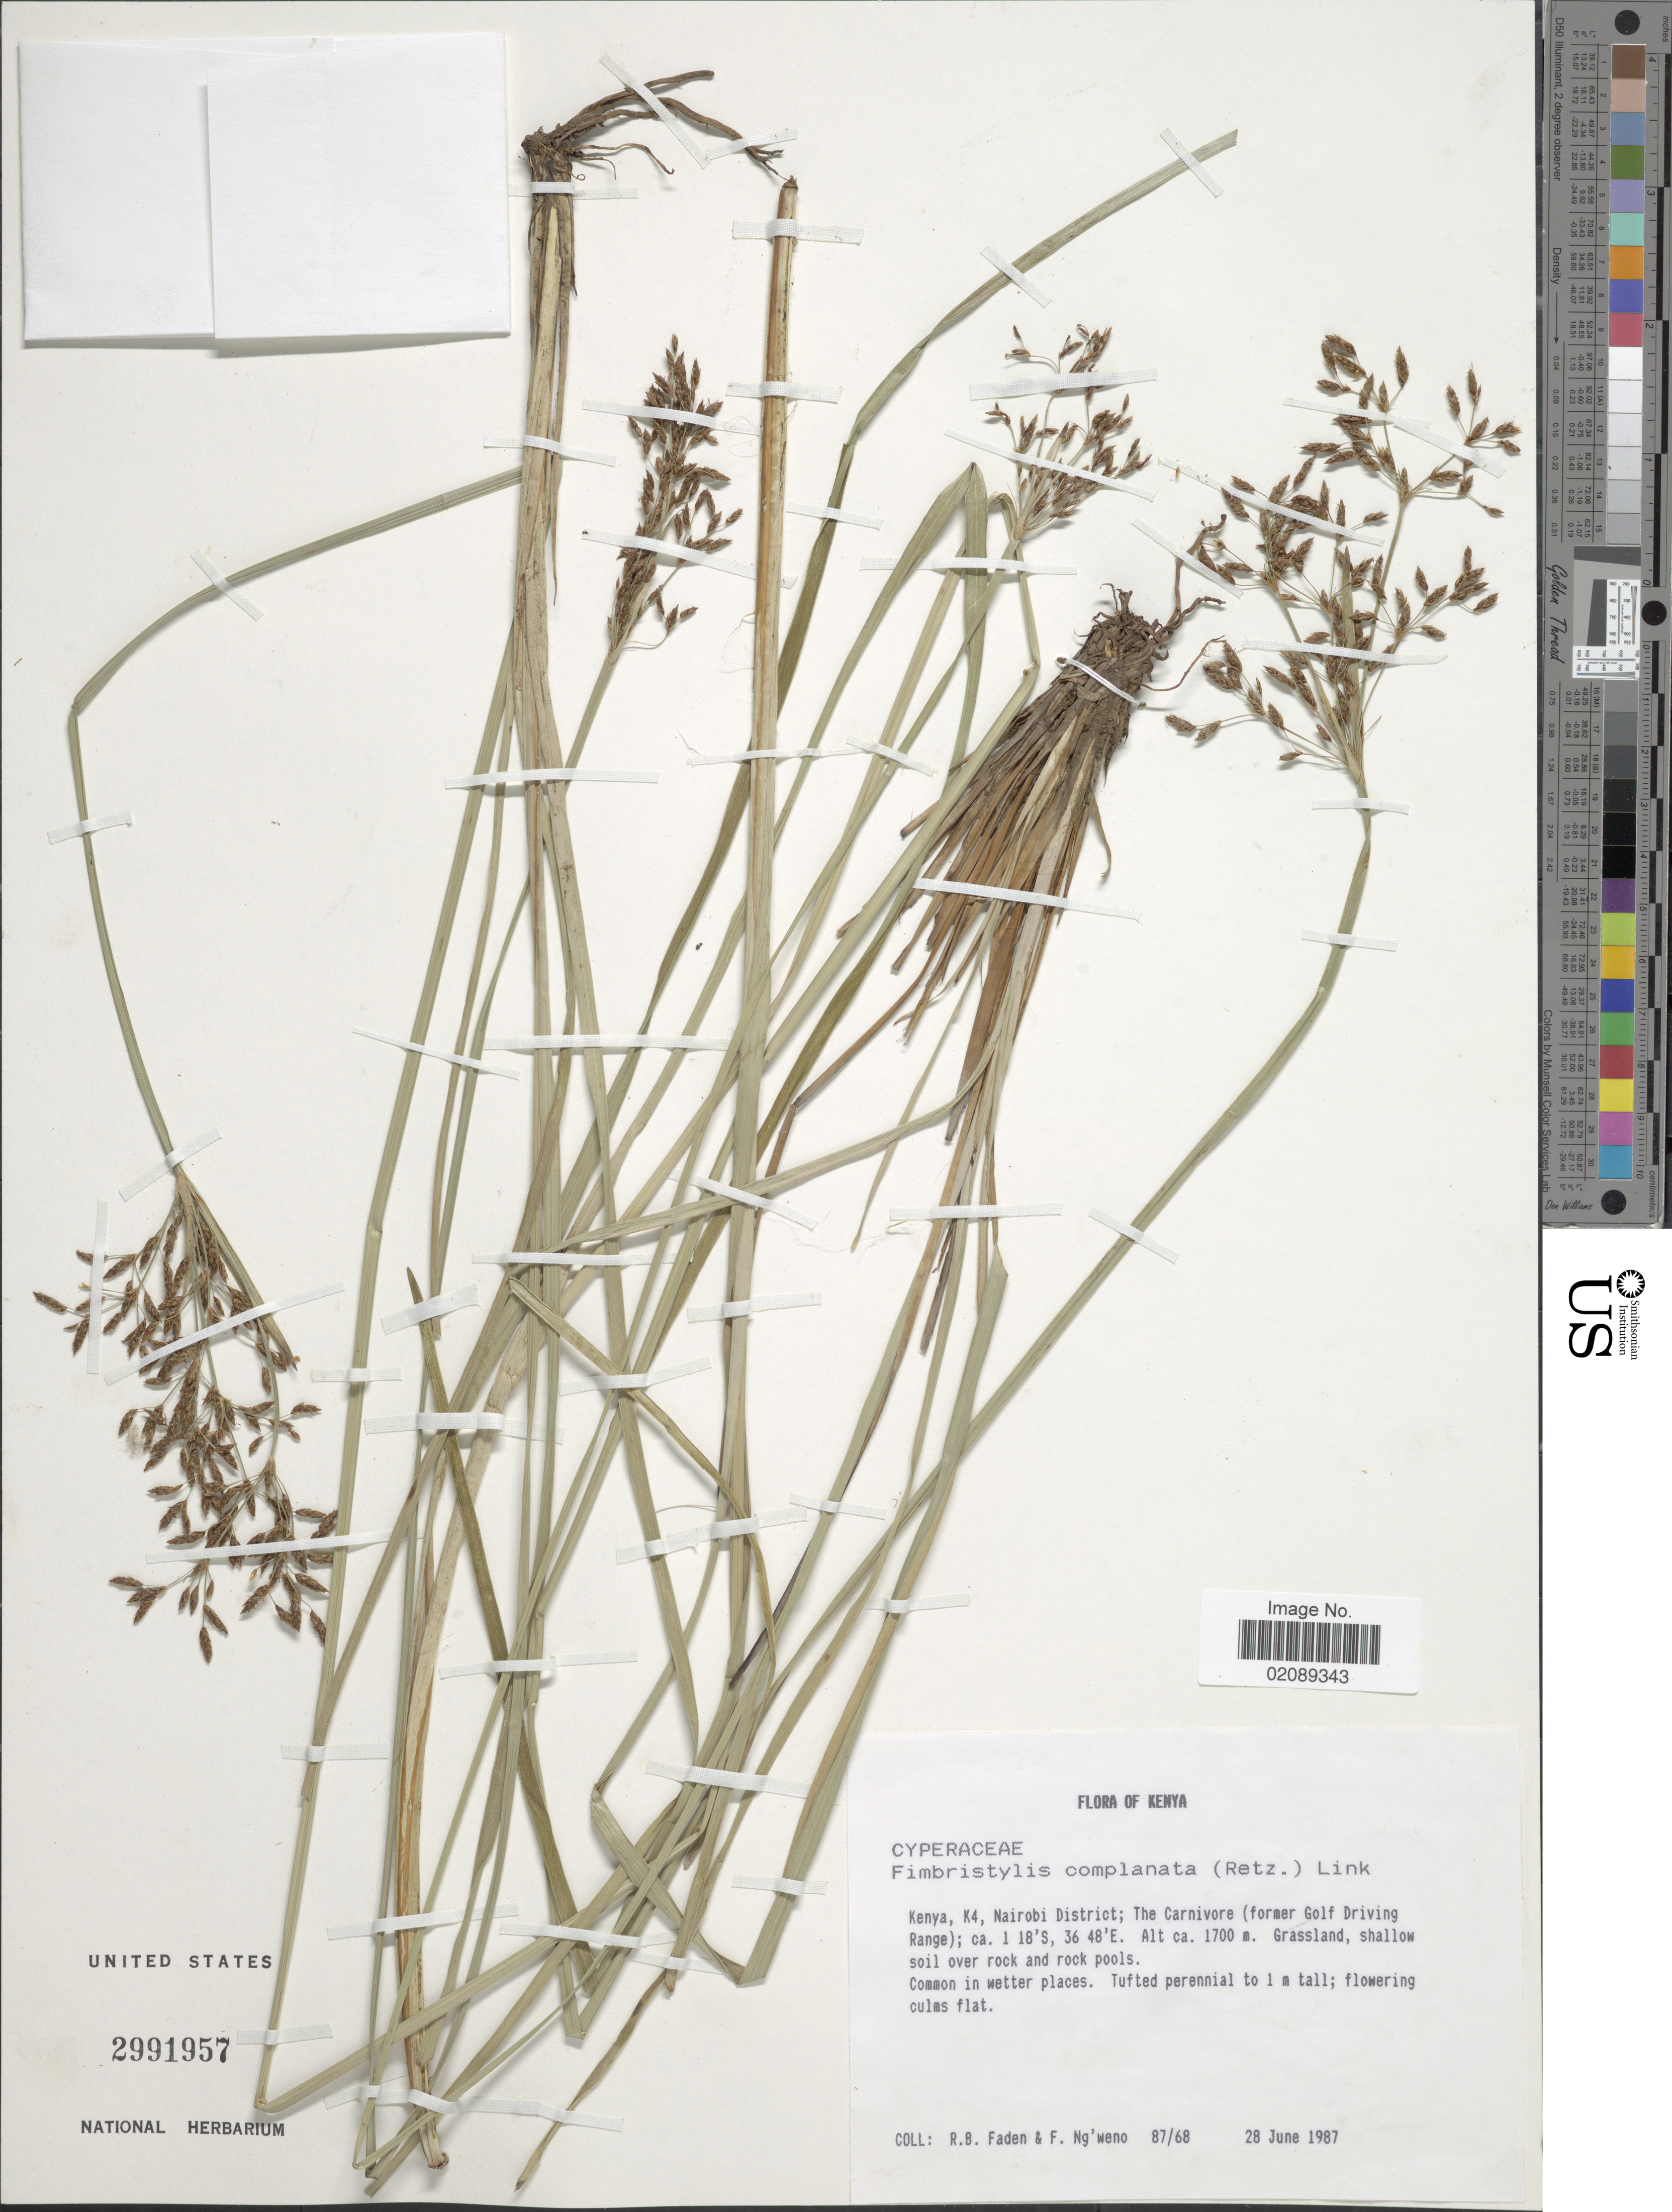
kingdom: Plantae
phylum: Tracheophyta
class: Liliopsida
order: Poales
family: Cyperaceae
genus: Fimbristylis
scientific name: Fimbristylis complanata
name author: (Retz.) Link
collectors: R. B. Faden & F. Ng'weno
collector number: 87/68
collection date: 1987-06-28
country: Kenya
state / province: Nairobi Area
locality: K4, Nairobi District; The Carnivore (former Golf Driving Range)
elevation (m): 1700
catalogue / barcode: US 2991957